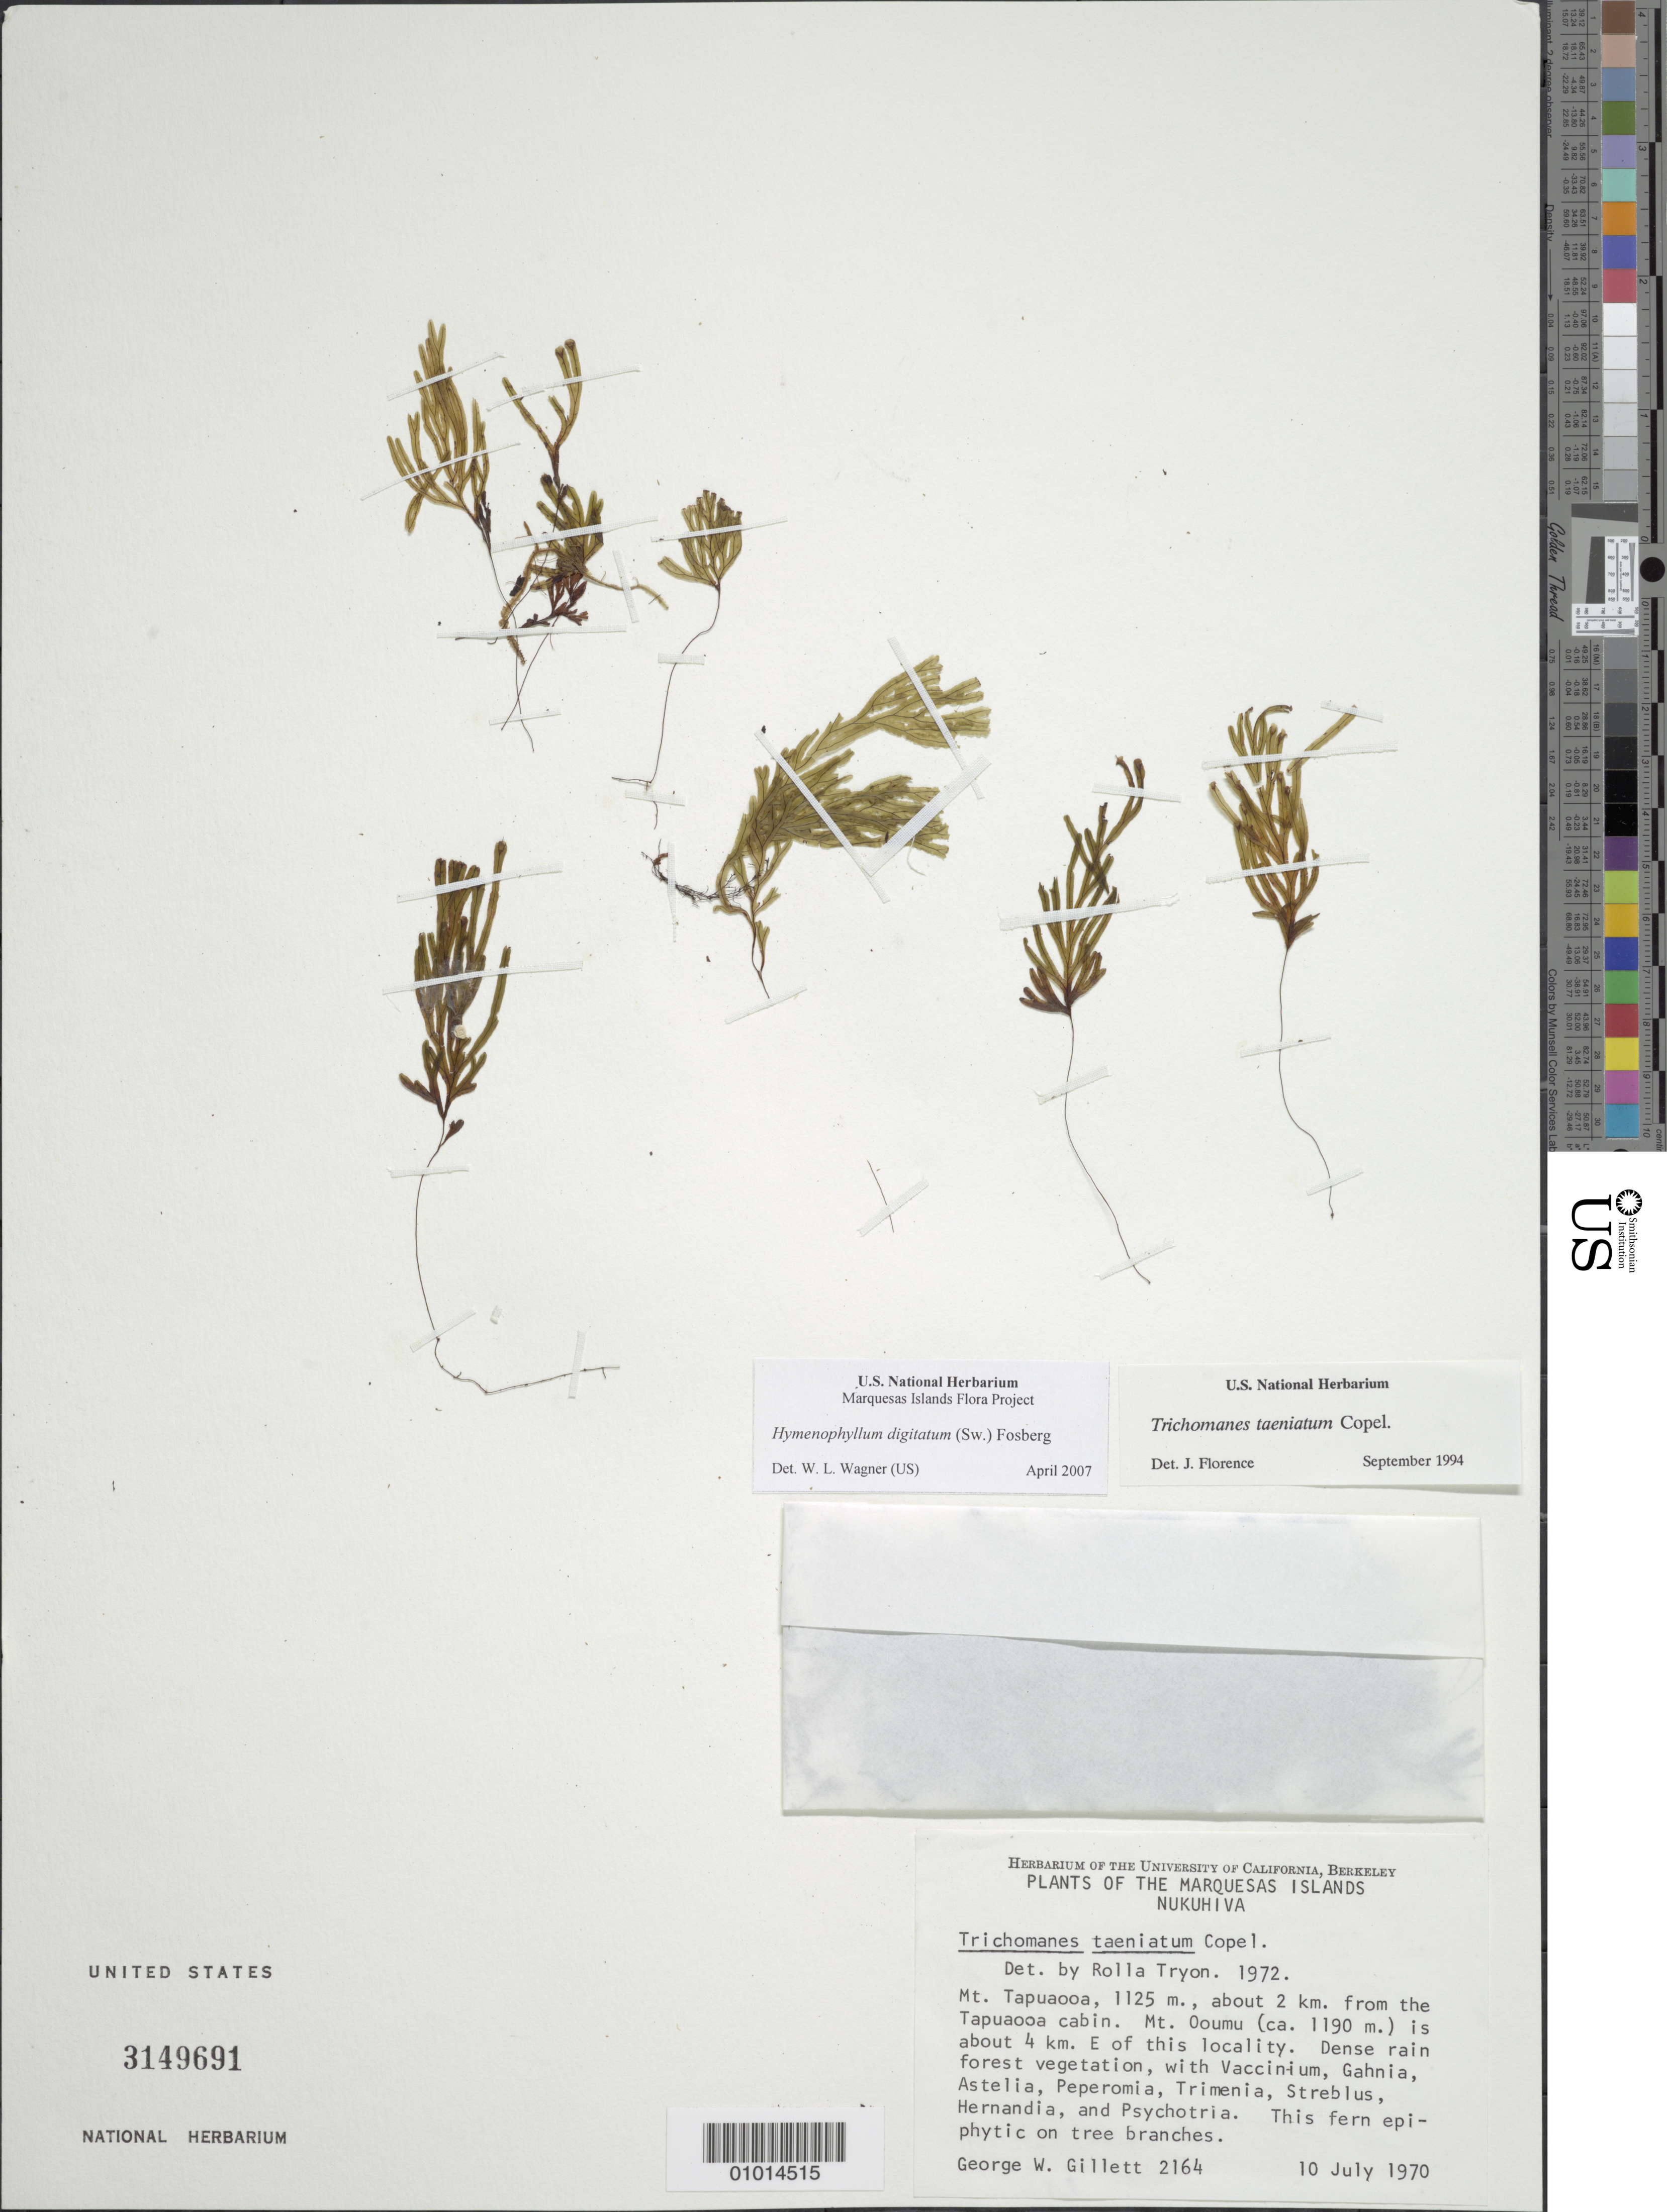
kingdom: Plantae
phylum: Tracheophyta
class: Polypodiopsida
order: Hymenophyllales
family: Hymenophyllaceae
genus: Hymenophyllum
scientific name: Hymenophyllum digitatum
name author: (Sw.) Fosberg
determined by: Wagner, W. L., (BOT), Smithsonian Institution - National Museum of Natural History (UNITED STATES)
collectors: G. Gillett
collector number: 2164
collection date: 1970-07-10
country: French Polynesia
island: Nuku Hiva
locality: Mt. Tapuaooa, about 2 km from Tapuaooa cabin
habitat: Dense rain forest with Vaccinium, Gahnia, Astelia, Peperomia, Trimenia, Streblus, Hernandia, and Psychotria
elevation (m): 1125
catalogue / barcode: US 3149691